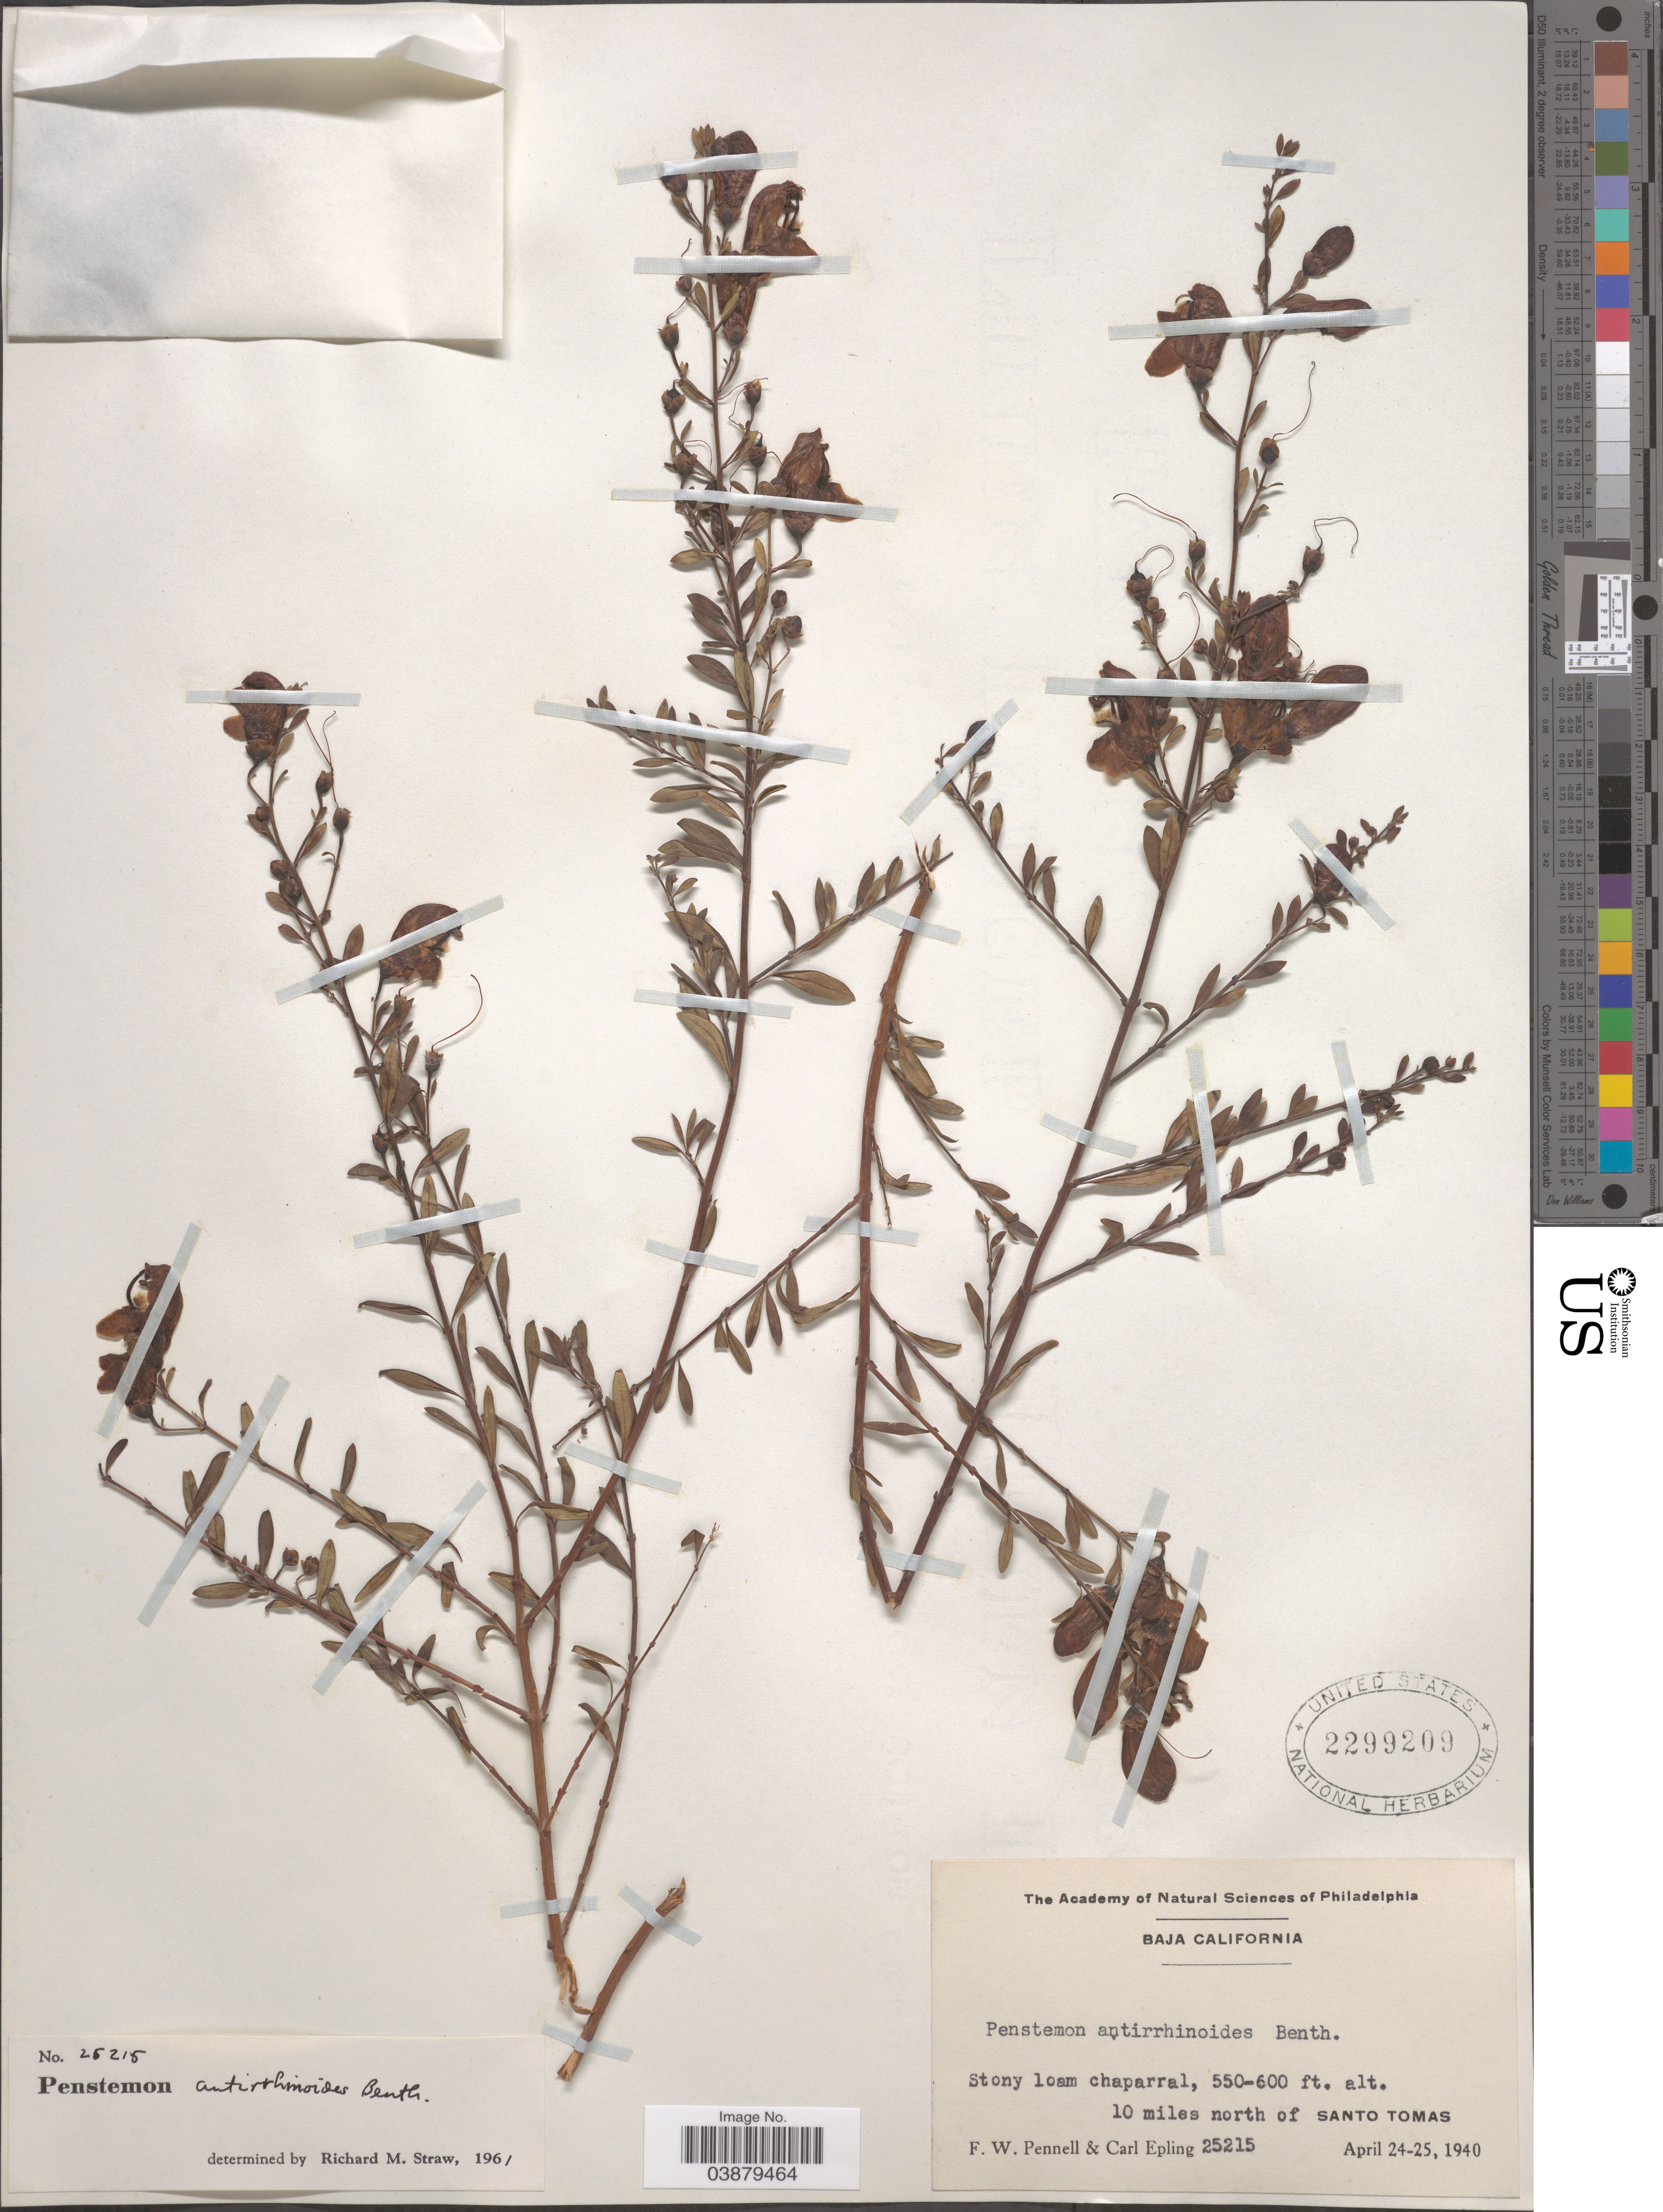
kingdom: Plantae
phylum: Tracheophyta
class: Magnoliopsida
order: Lamiales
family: Plantaginaceae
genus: Penstemon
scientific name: Penstemon antirrhinoides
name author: Benth.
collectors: F. W. Pennell & C. C. Epling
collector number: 25215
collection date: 1940-04-24/1940-04-25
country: Mexico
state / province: Baja California Norte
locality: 10 miles north of Santo Tomas.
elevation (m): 168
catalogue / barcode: US 2299209